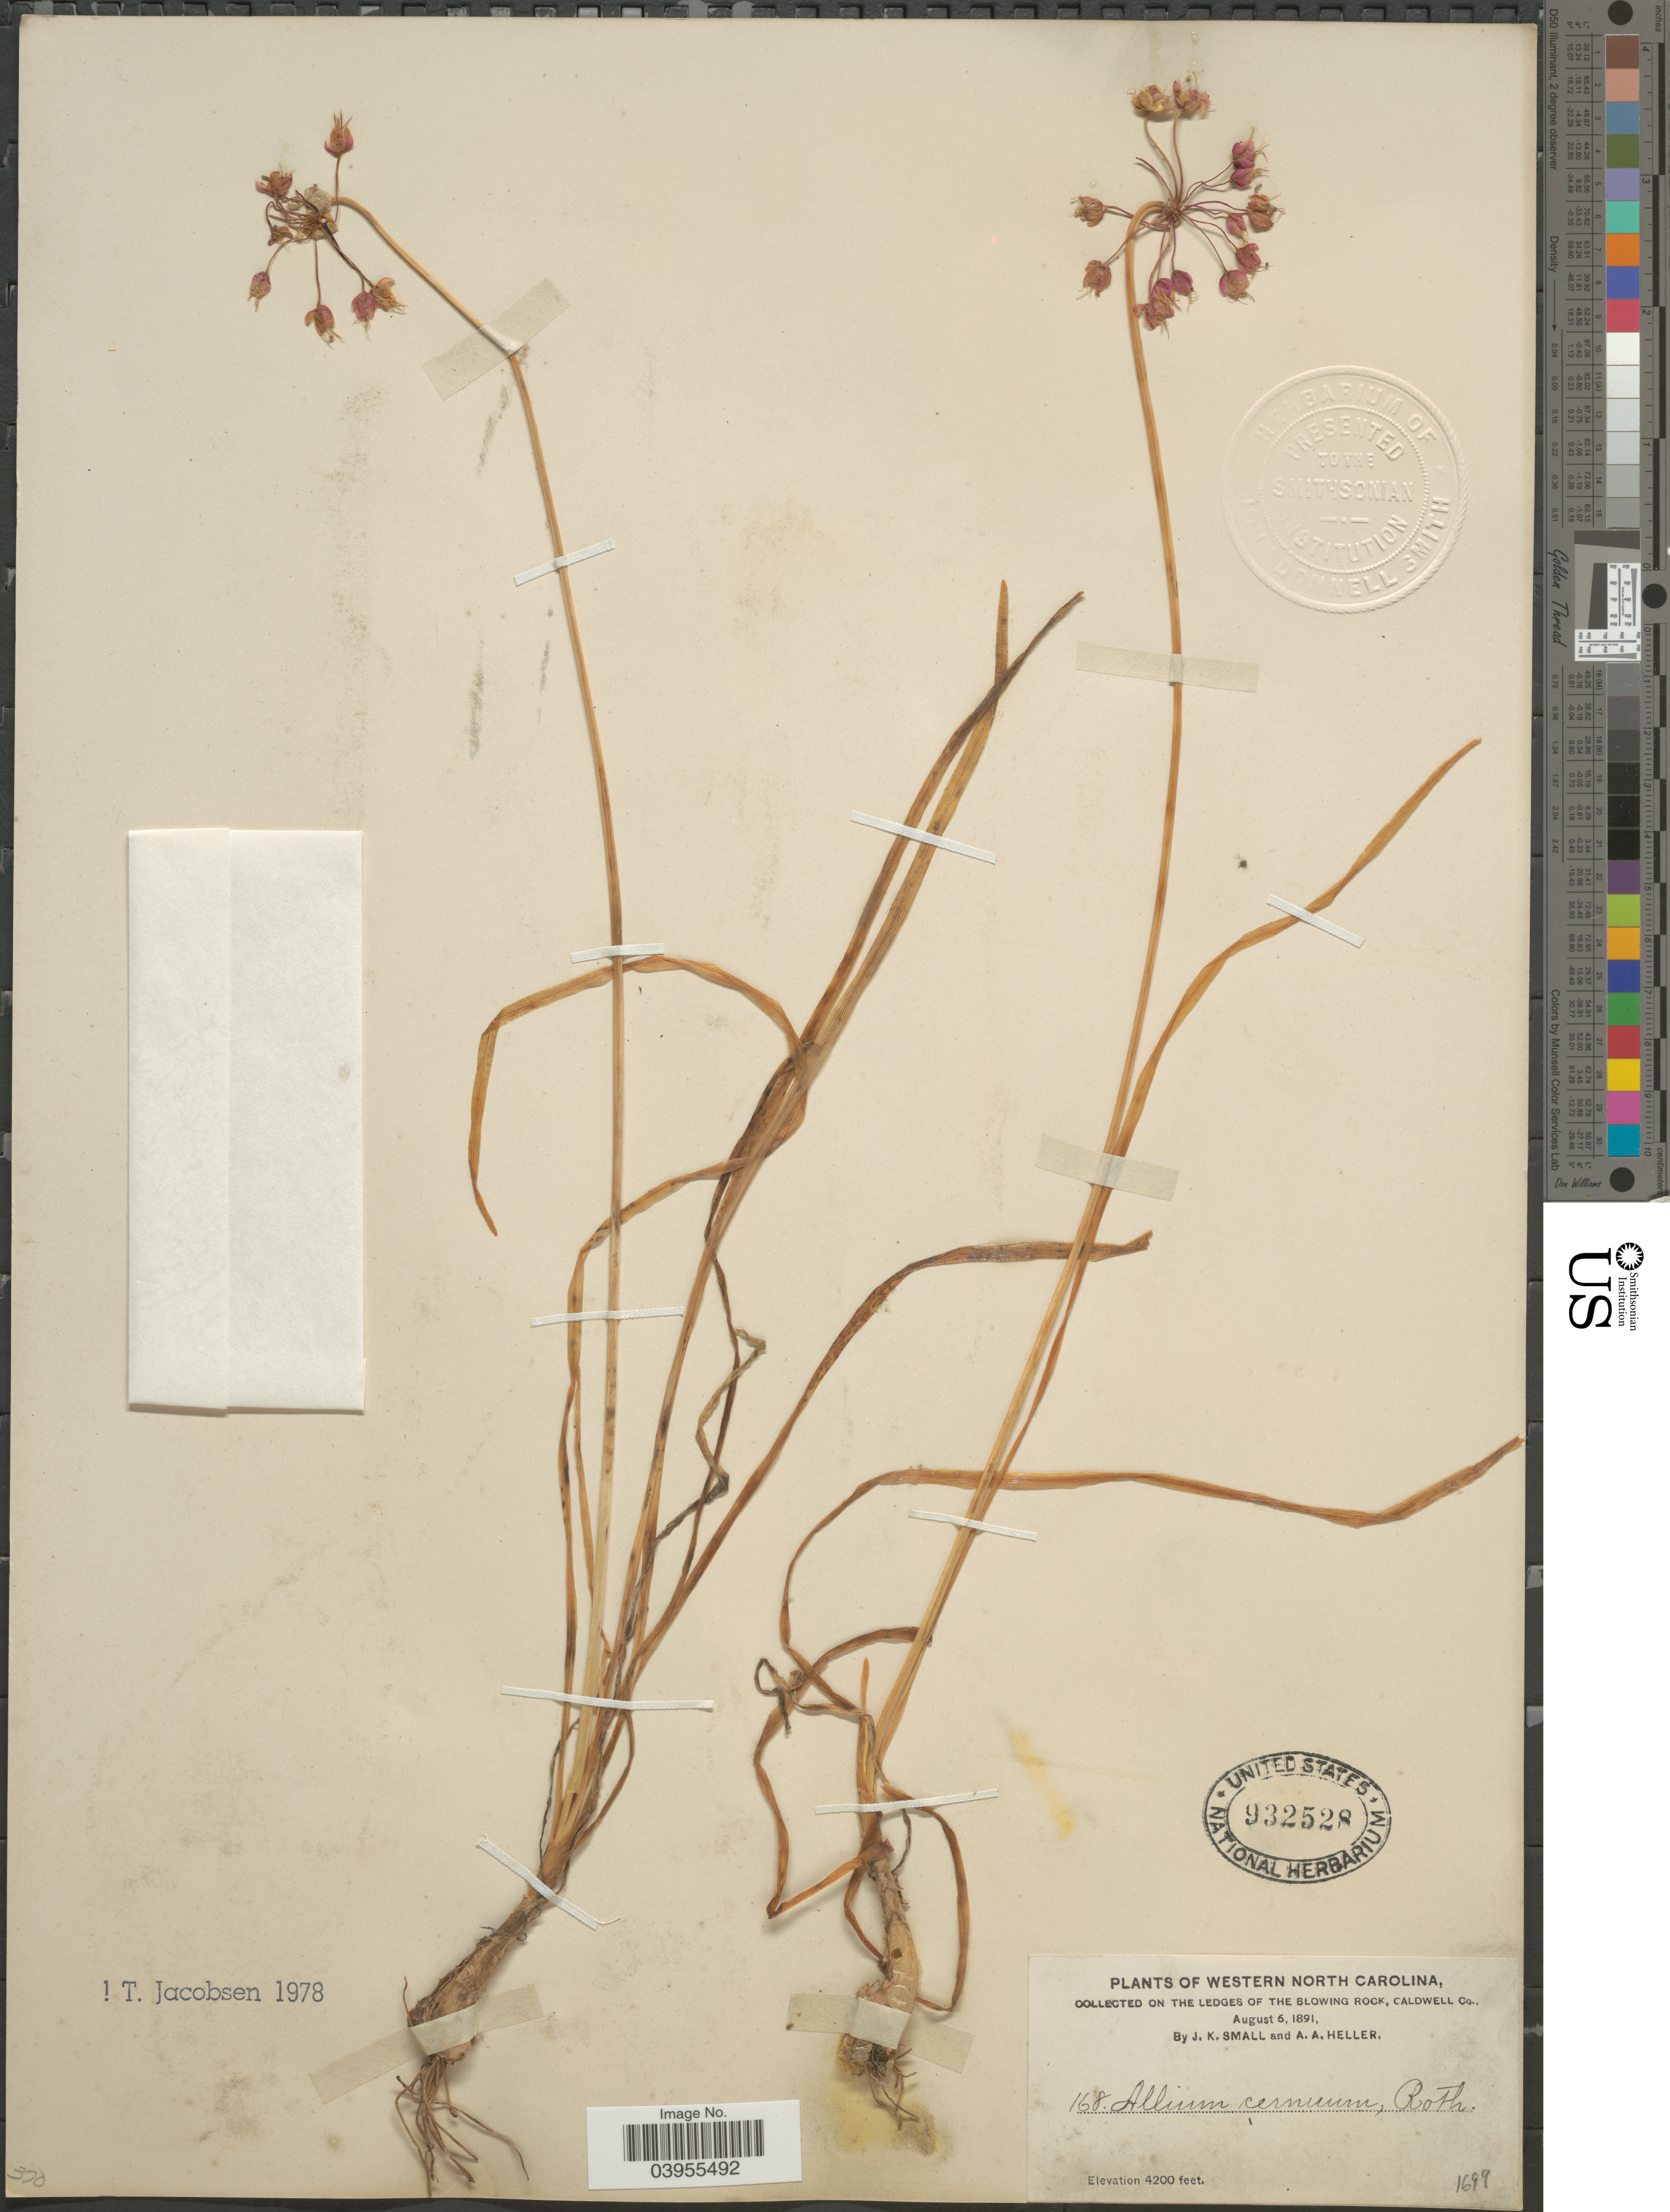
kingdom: Plantae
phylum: Tracheophyta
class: Liliopsida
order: Asparagales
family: Amaryllidaceae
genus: Allium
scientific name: Allium cernuum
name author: Roth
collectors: J. K. Small & A. A. Heller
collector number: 168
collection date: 1891-08-06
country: United States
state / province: North Carolina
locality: Western North Carolina. On the ledges of the Blowing Rock, Caldwell Co.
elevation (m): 1280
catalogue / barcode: US 932528